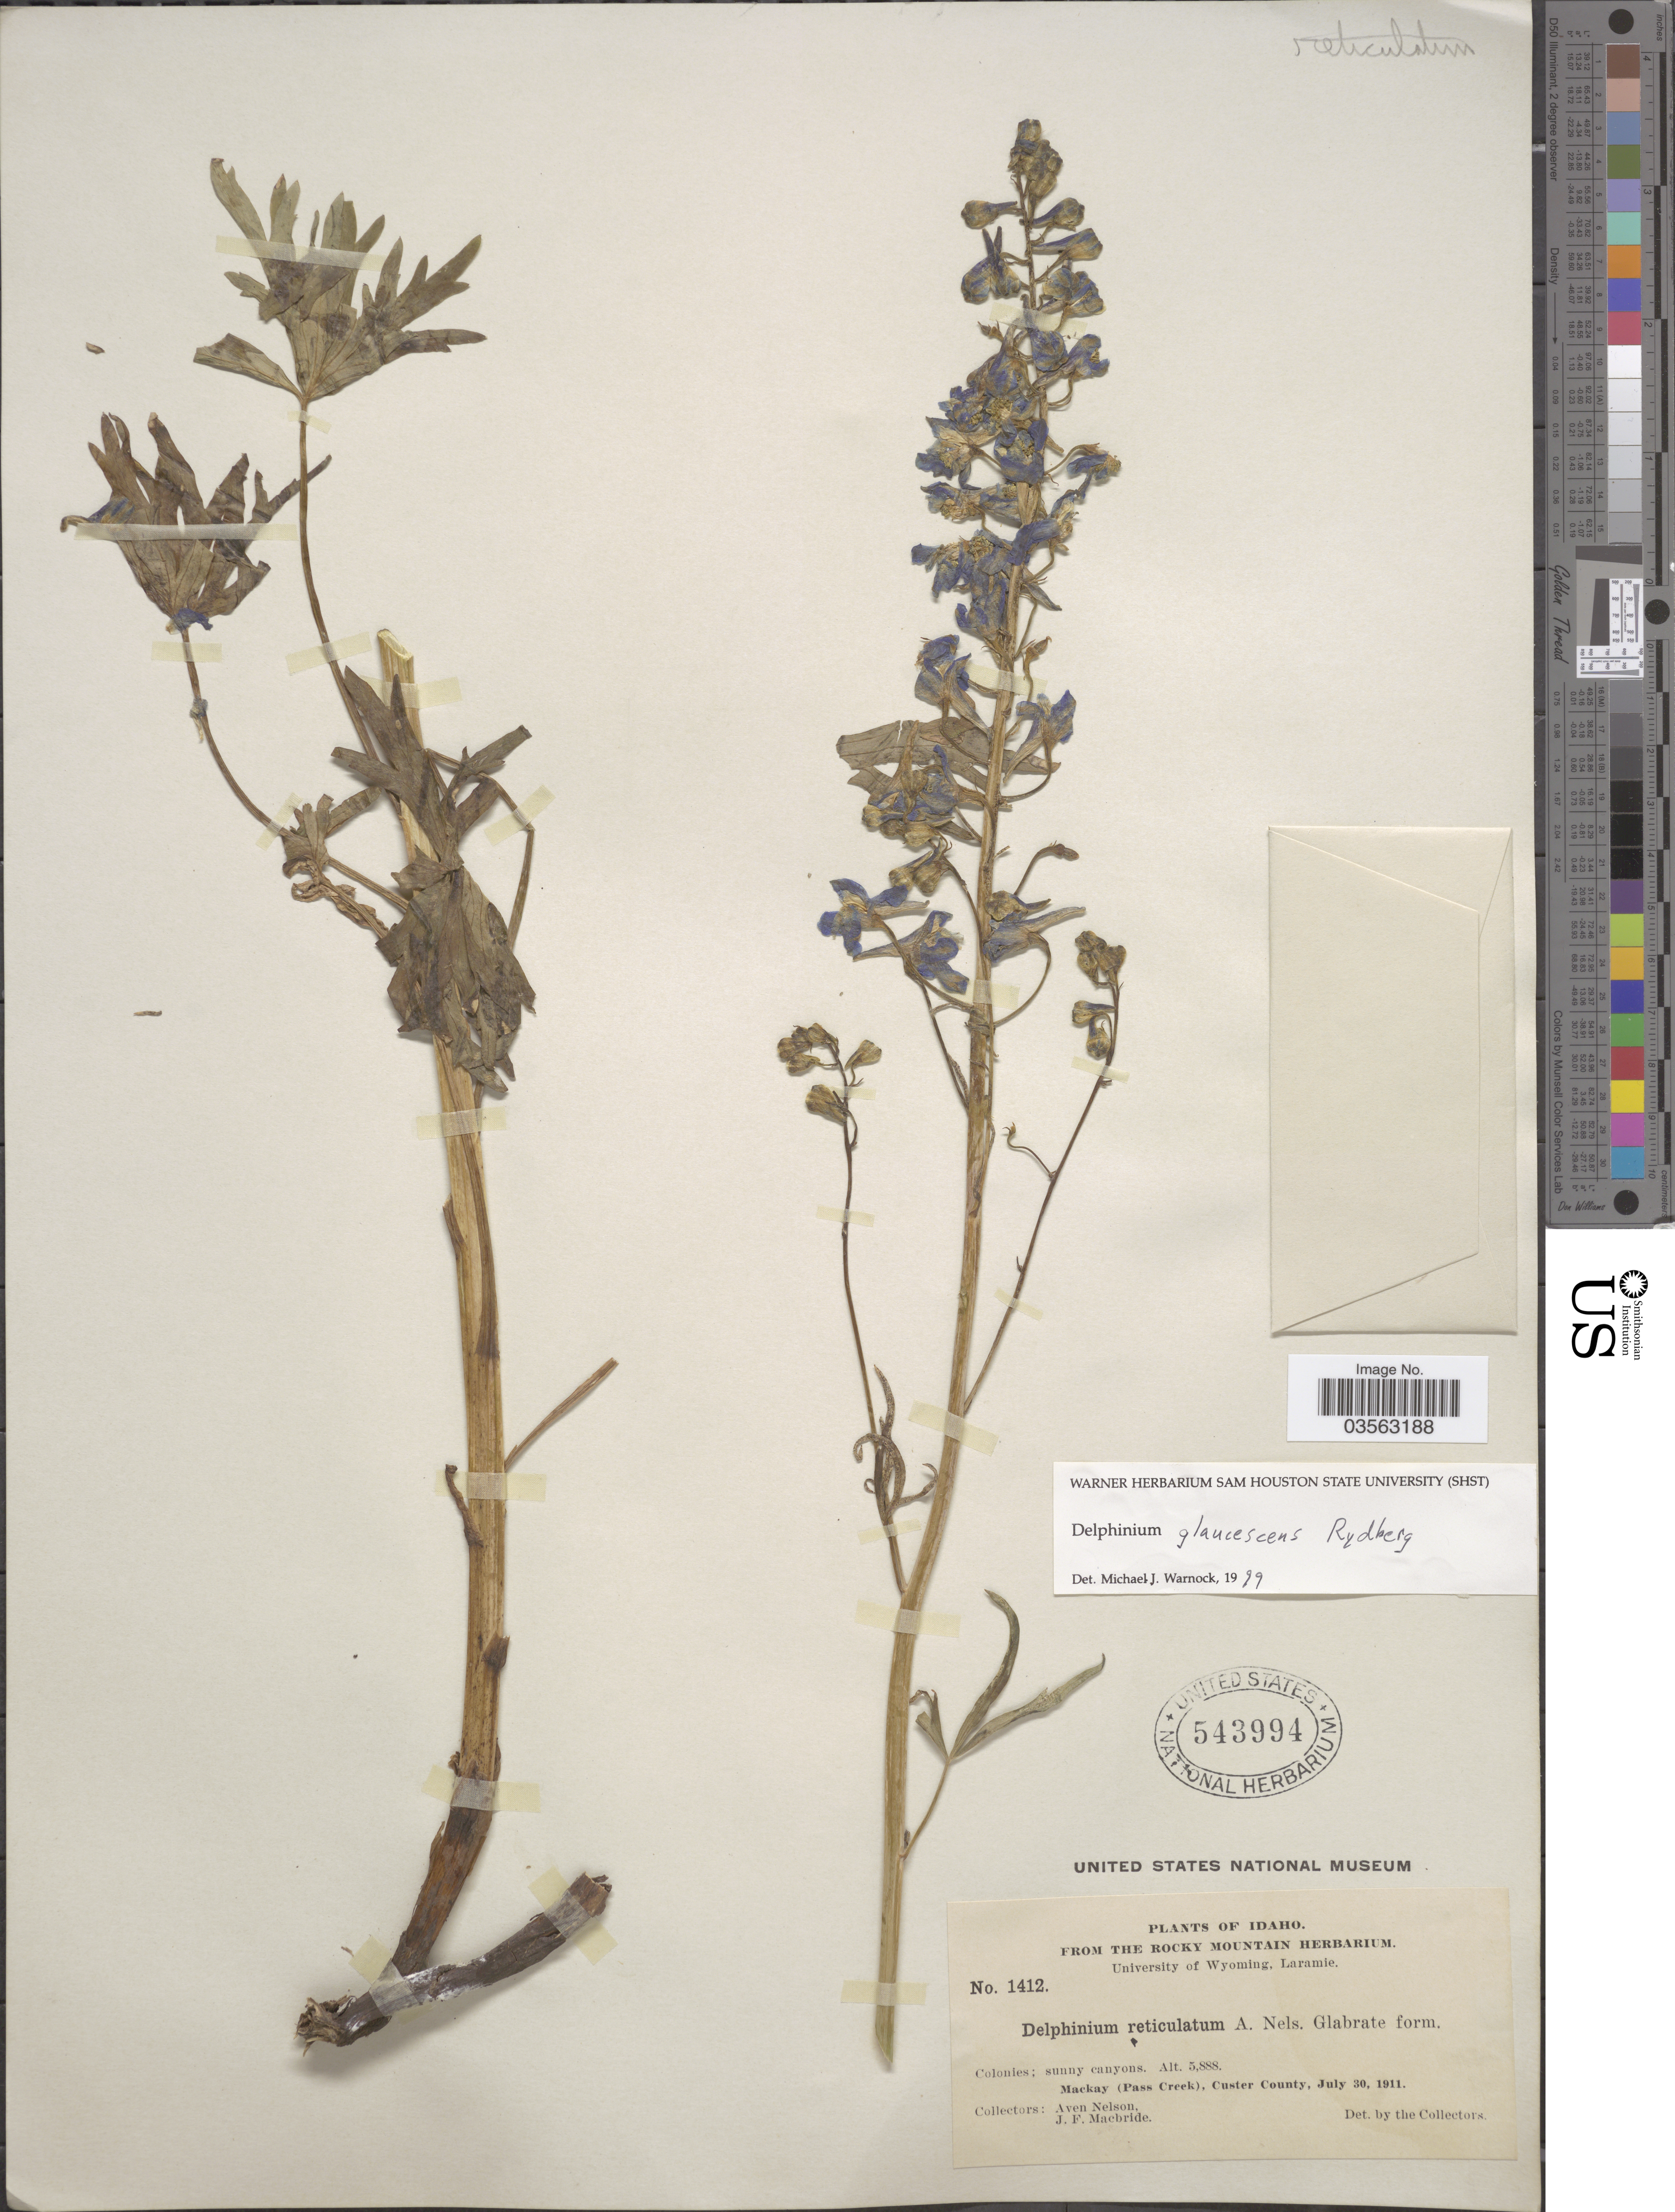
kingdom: Plantae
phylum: Tracheophyta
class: Magnoliopsida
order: Ranunculales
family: Ranunculaceae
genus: Delphinium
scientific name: Delphinium glaucescens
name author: Rydb.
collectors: A. Nelson & J. F. Macbride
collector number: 1412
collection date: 1911-07-30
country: United States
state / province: Idaho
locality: Mackay (Pass Creek), Custer County.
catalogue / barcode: US 543994